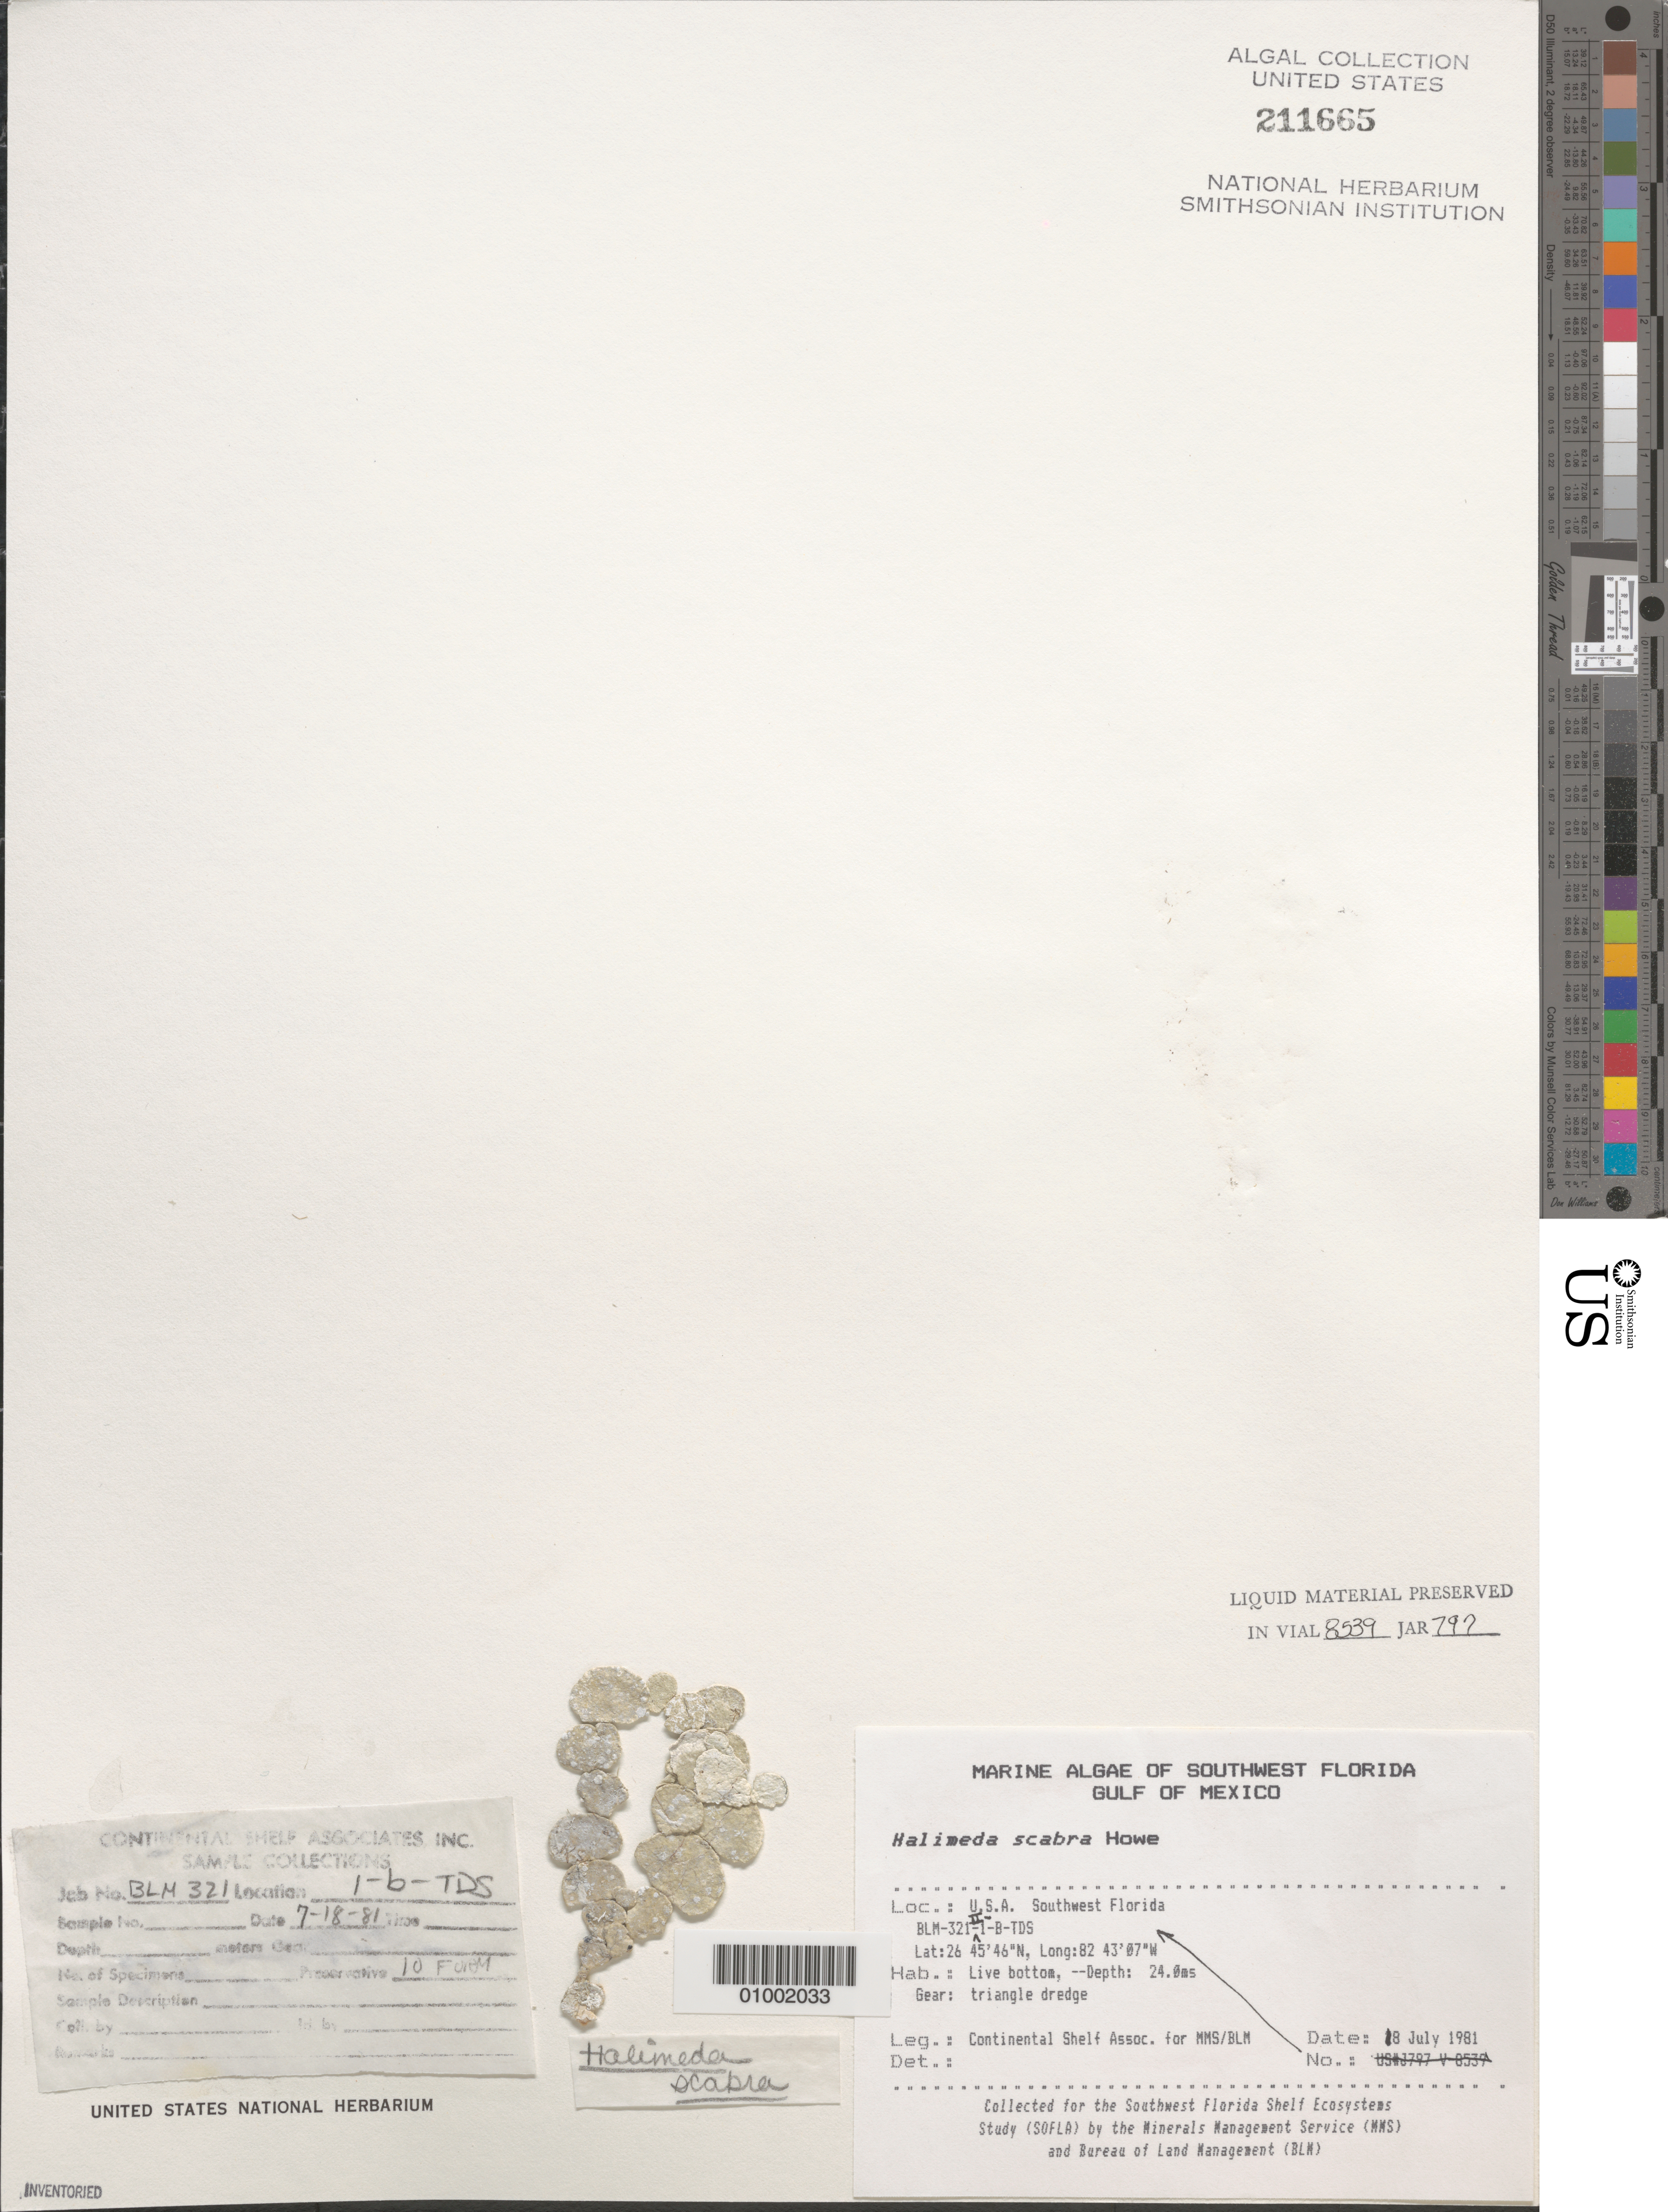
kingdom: Plantae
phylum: Chlorophyta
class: Ulvophyceae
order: Bryopsidales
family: Halimedaceae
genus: Halimeda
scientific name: Halimeda scabra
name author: M. Howe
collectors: Continental Shelf Associates for the MMS/BLM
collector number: BLM-321-II-1-B-TDS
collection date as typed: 18 Jul 1981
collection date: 1981-07-18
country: United States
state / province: Florida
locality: Gulf of Mexico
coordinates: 26 45'46"N, 82 43'07"W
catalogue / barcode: US 211665